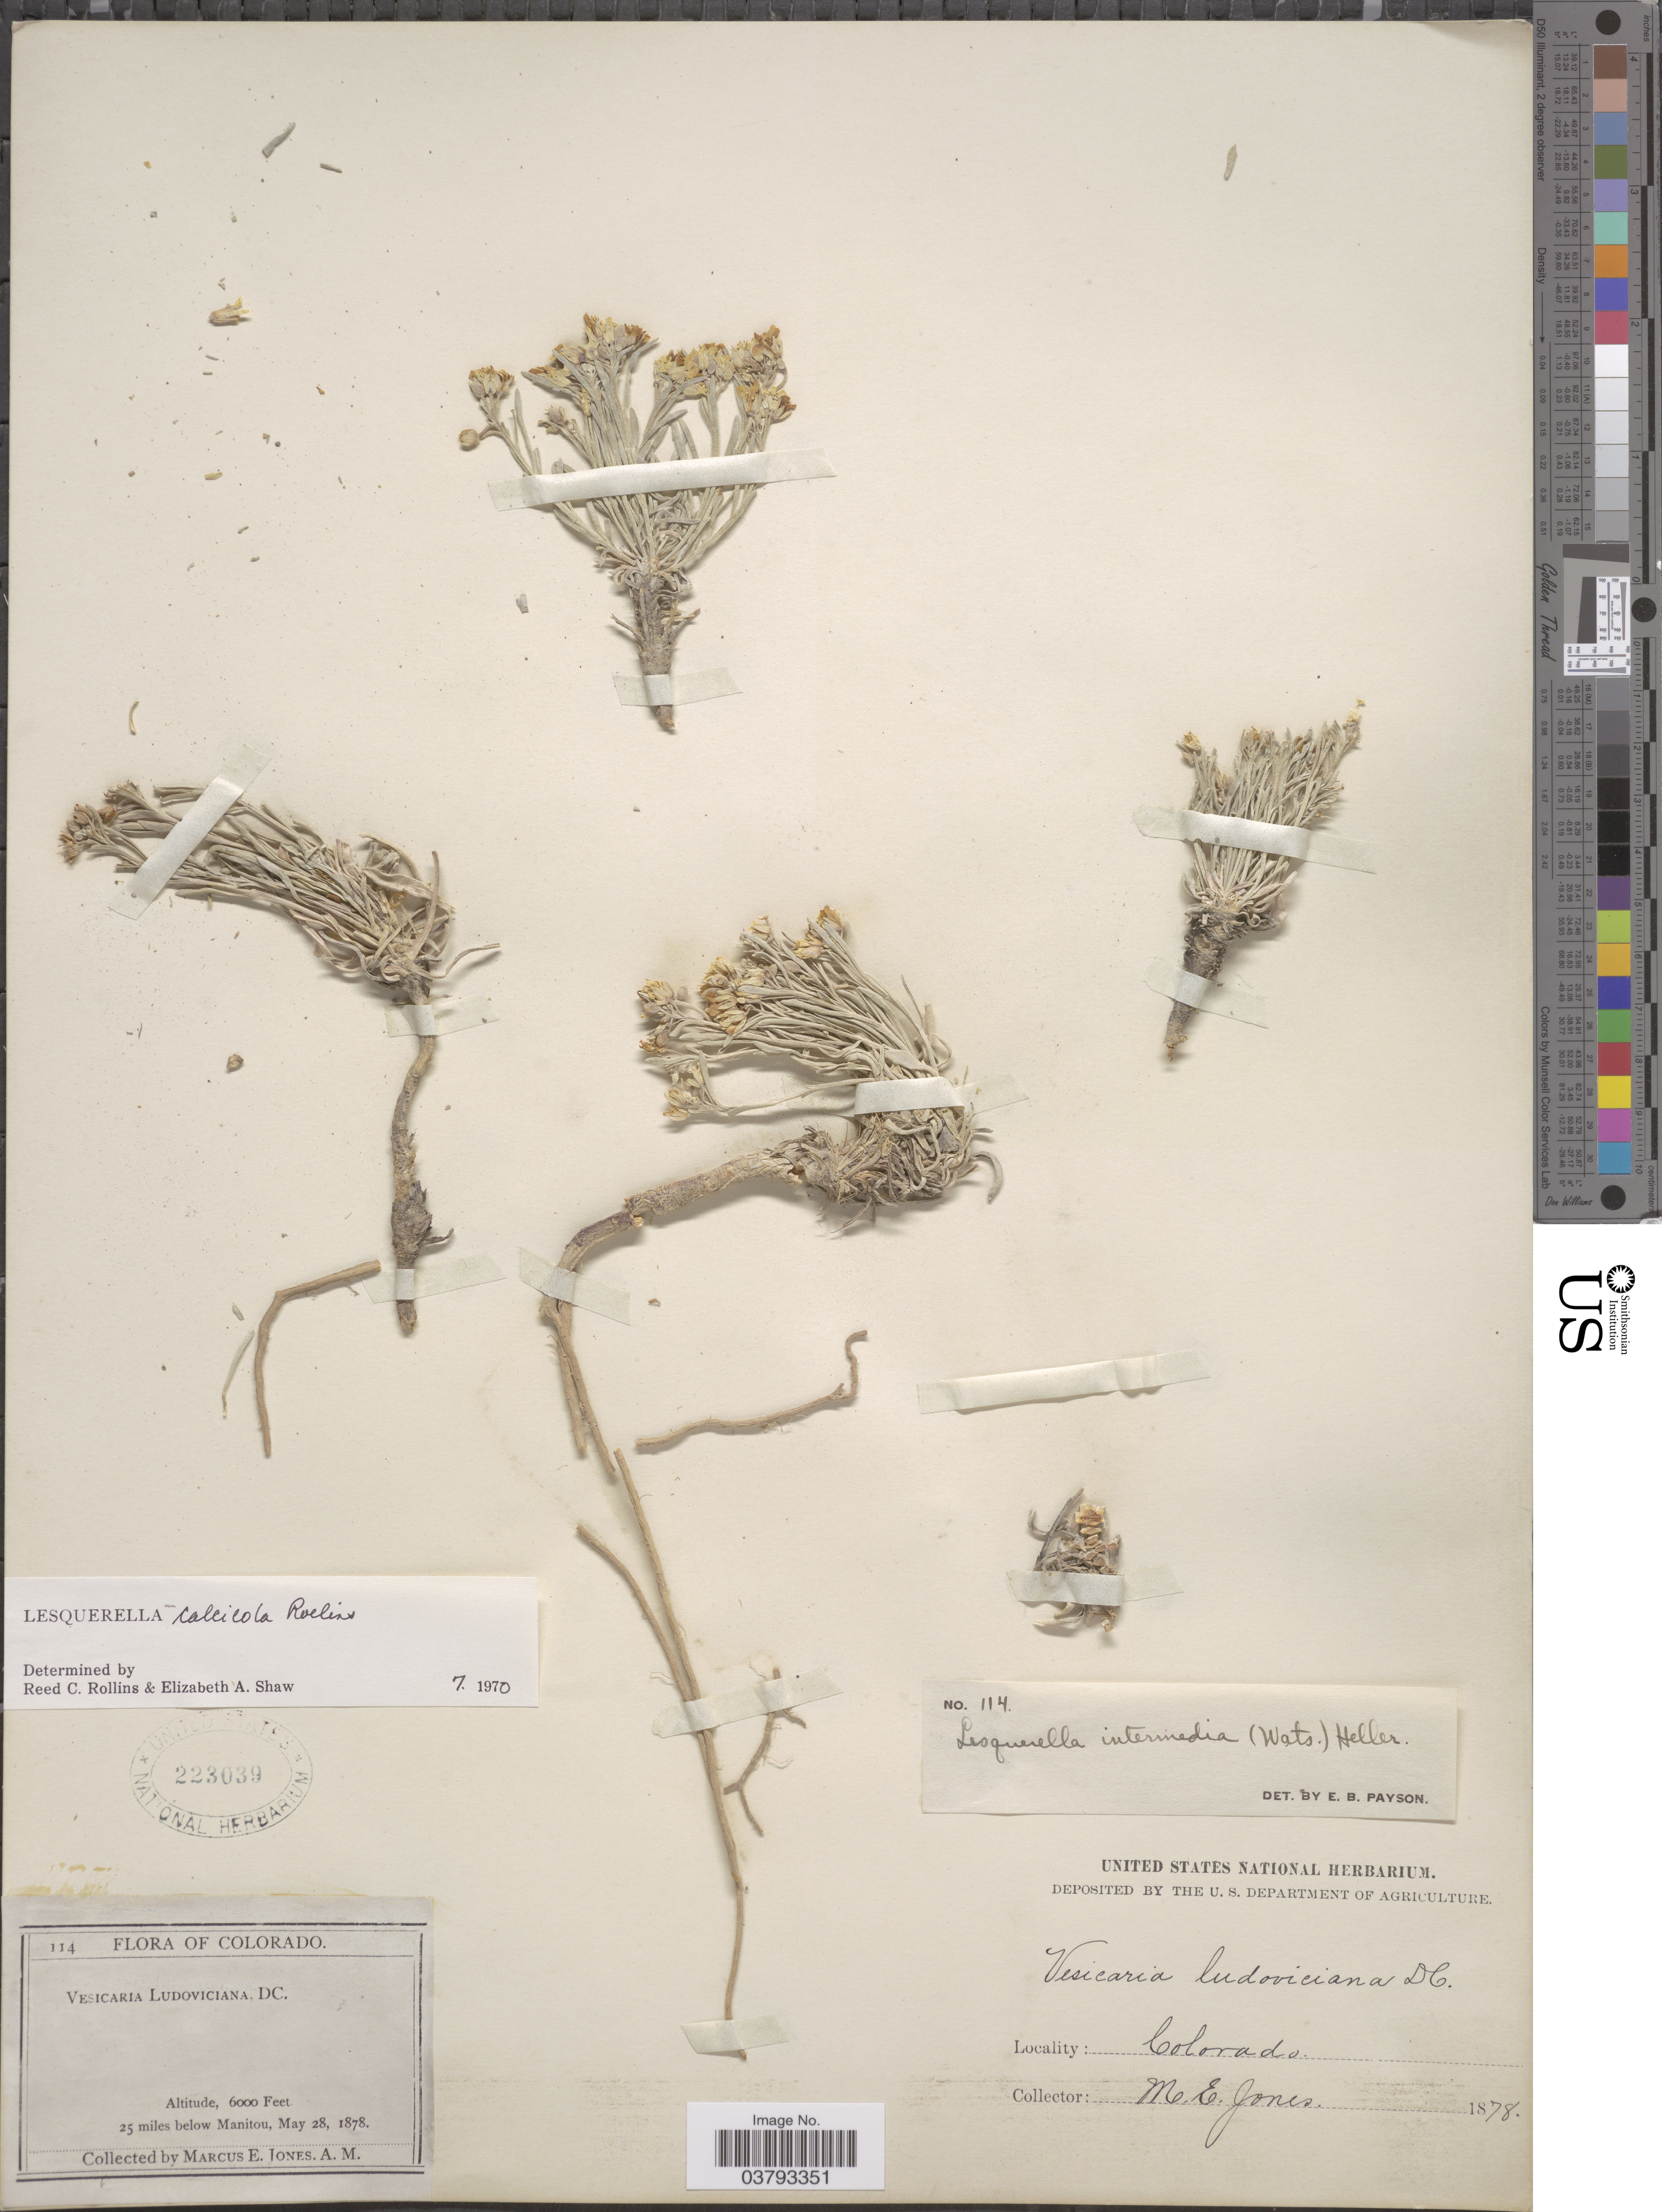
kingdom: Plantae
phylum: Tracheophyta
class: Magnoliopsida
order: Brassicales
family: Brassicaceae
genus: Lesquerella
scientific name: Lesquerella calcicola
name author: Rollins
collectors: M. E. Jones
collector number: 114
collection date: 1878-05-28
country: United States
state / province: Colorado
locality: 25 miles below Manitou.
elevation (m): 1829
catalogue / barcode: US 223039